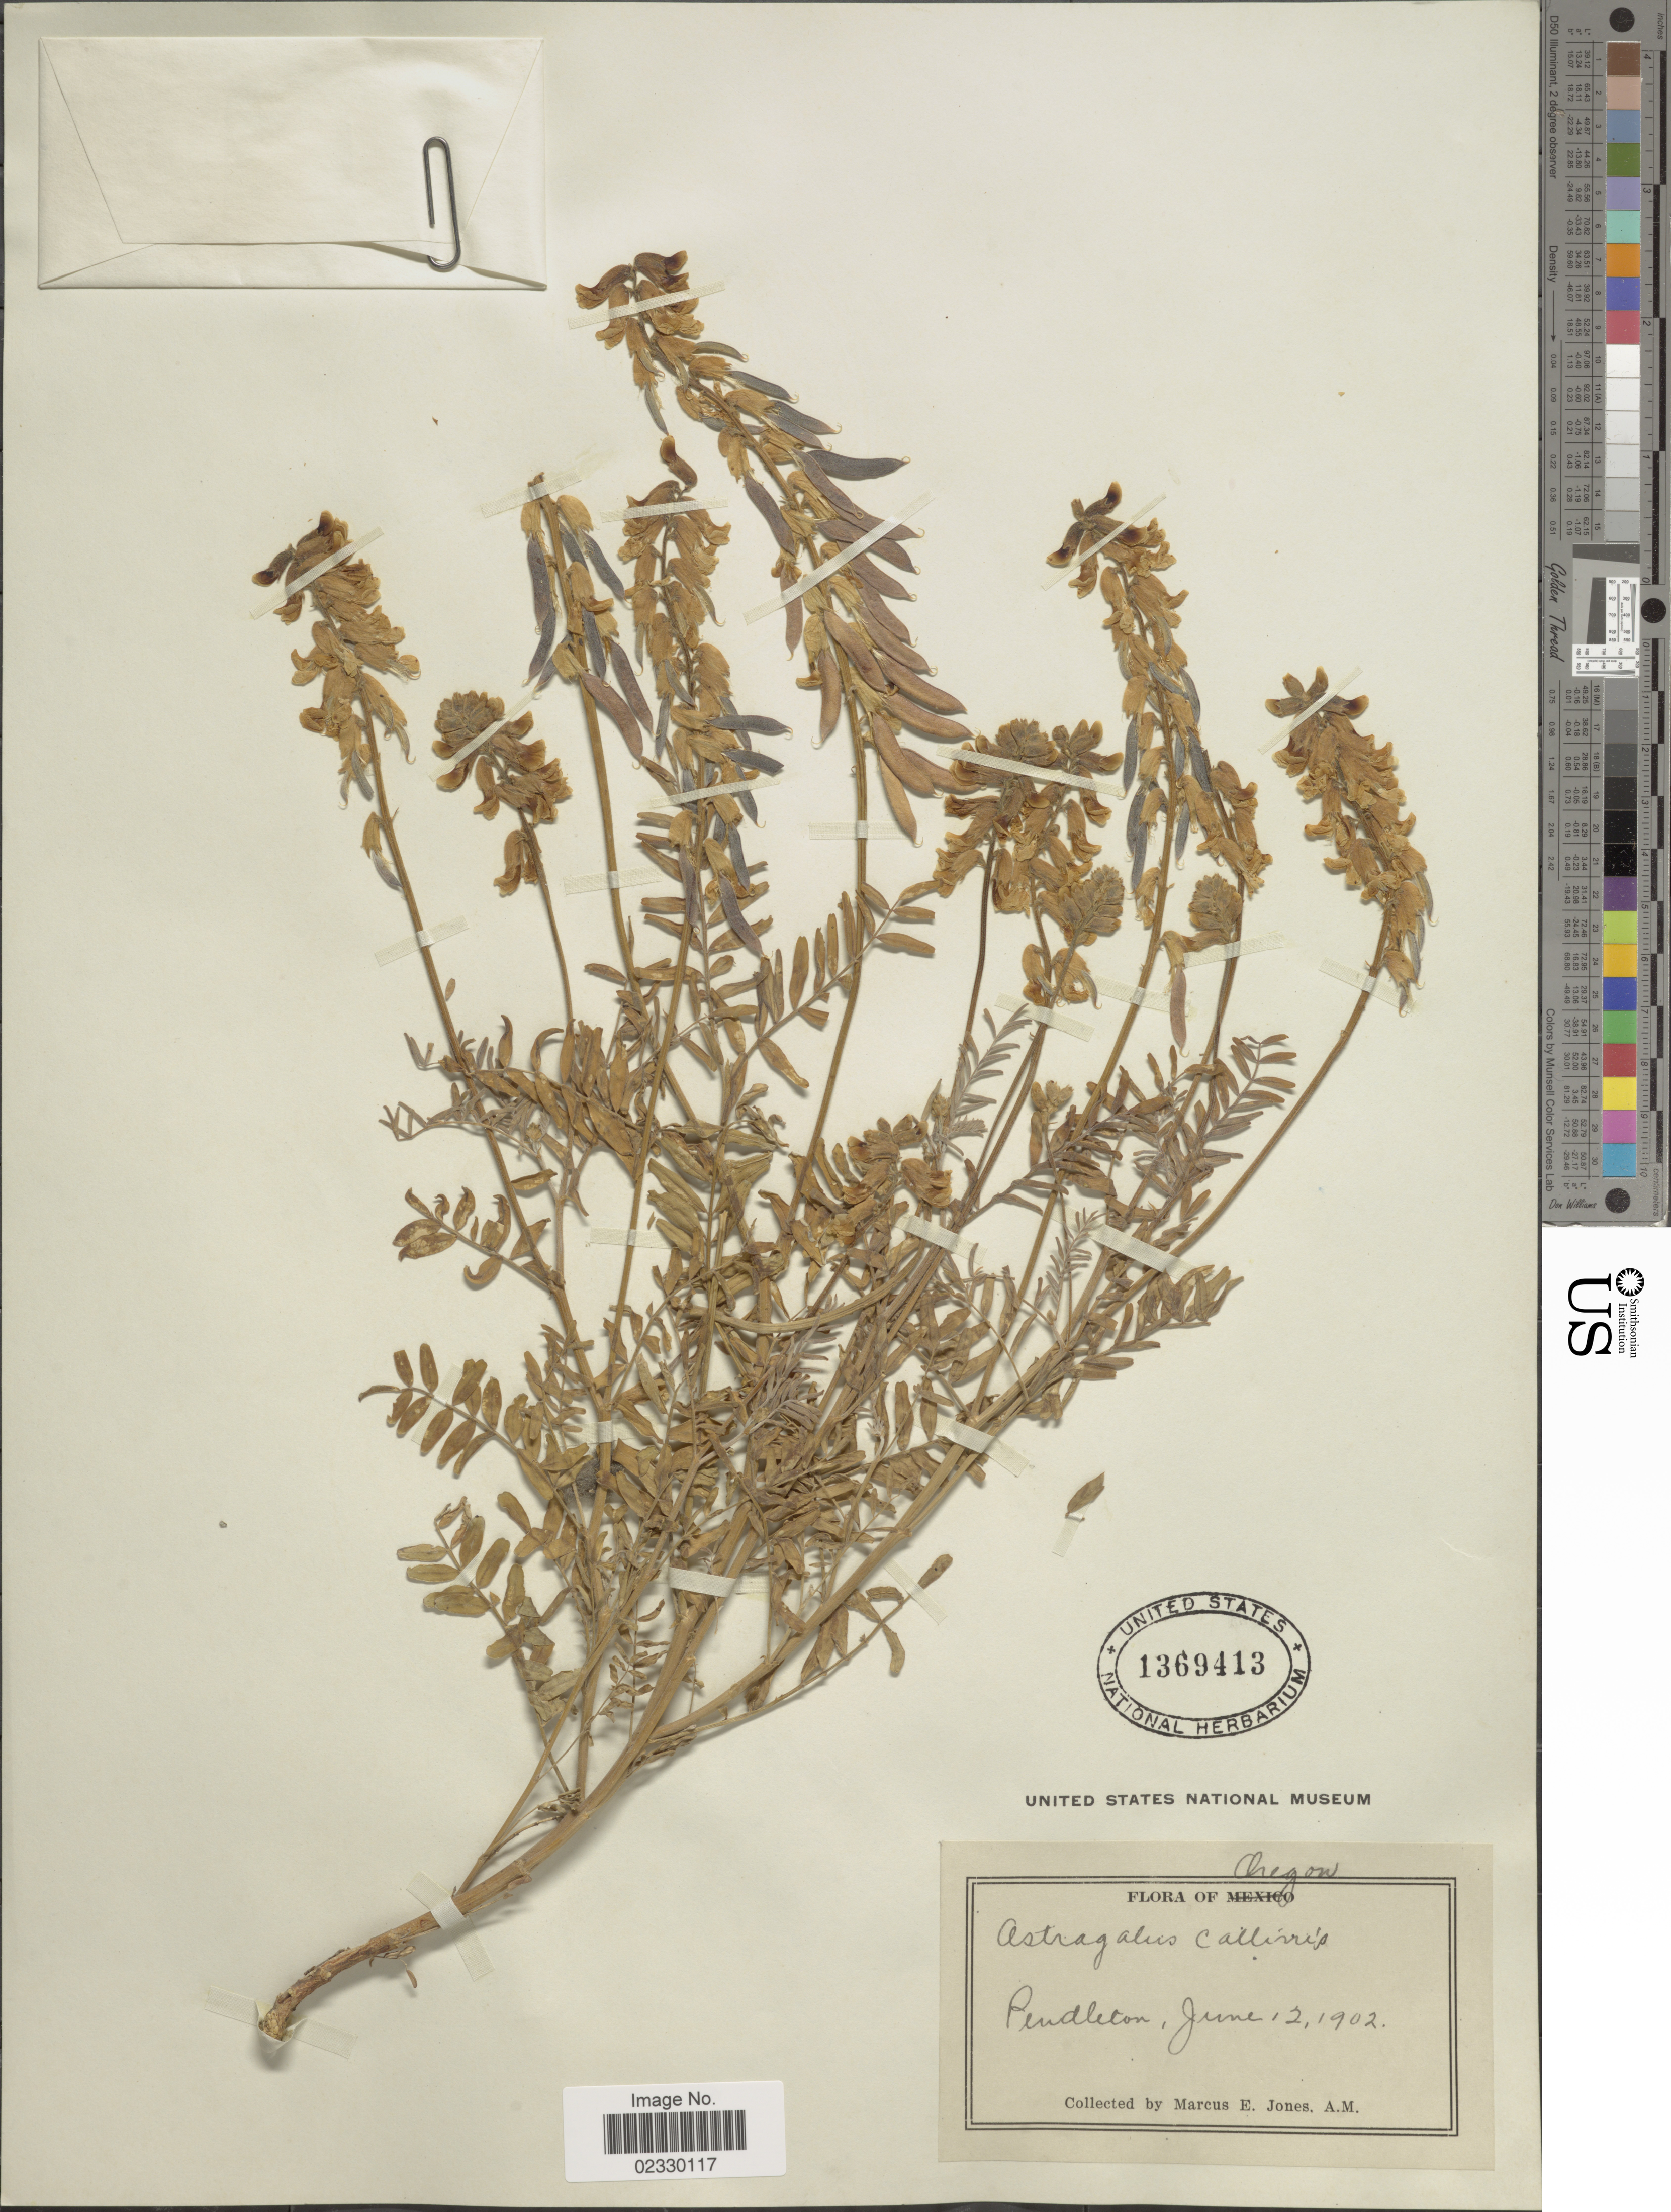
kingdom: Plantae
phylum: Tracheophyta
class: Magnoliopsida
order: Fabales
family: Fabaceae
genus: Astragalus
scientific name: Astragalus collinus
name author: Douglas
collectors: M. E. Jones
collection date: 1902-06-12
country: United States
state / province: Oregon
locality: Pendleton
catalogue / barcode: US 1369413